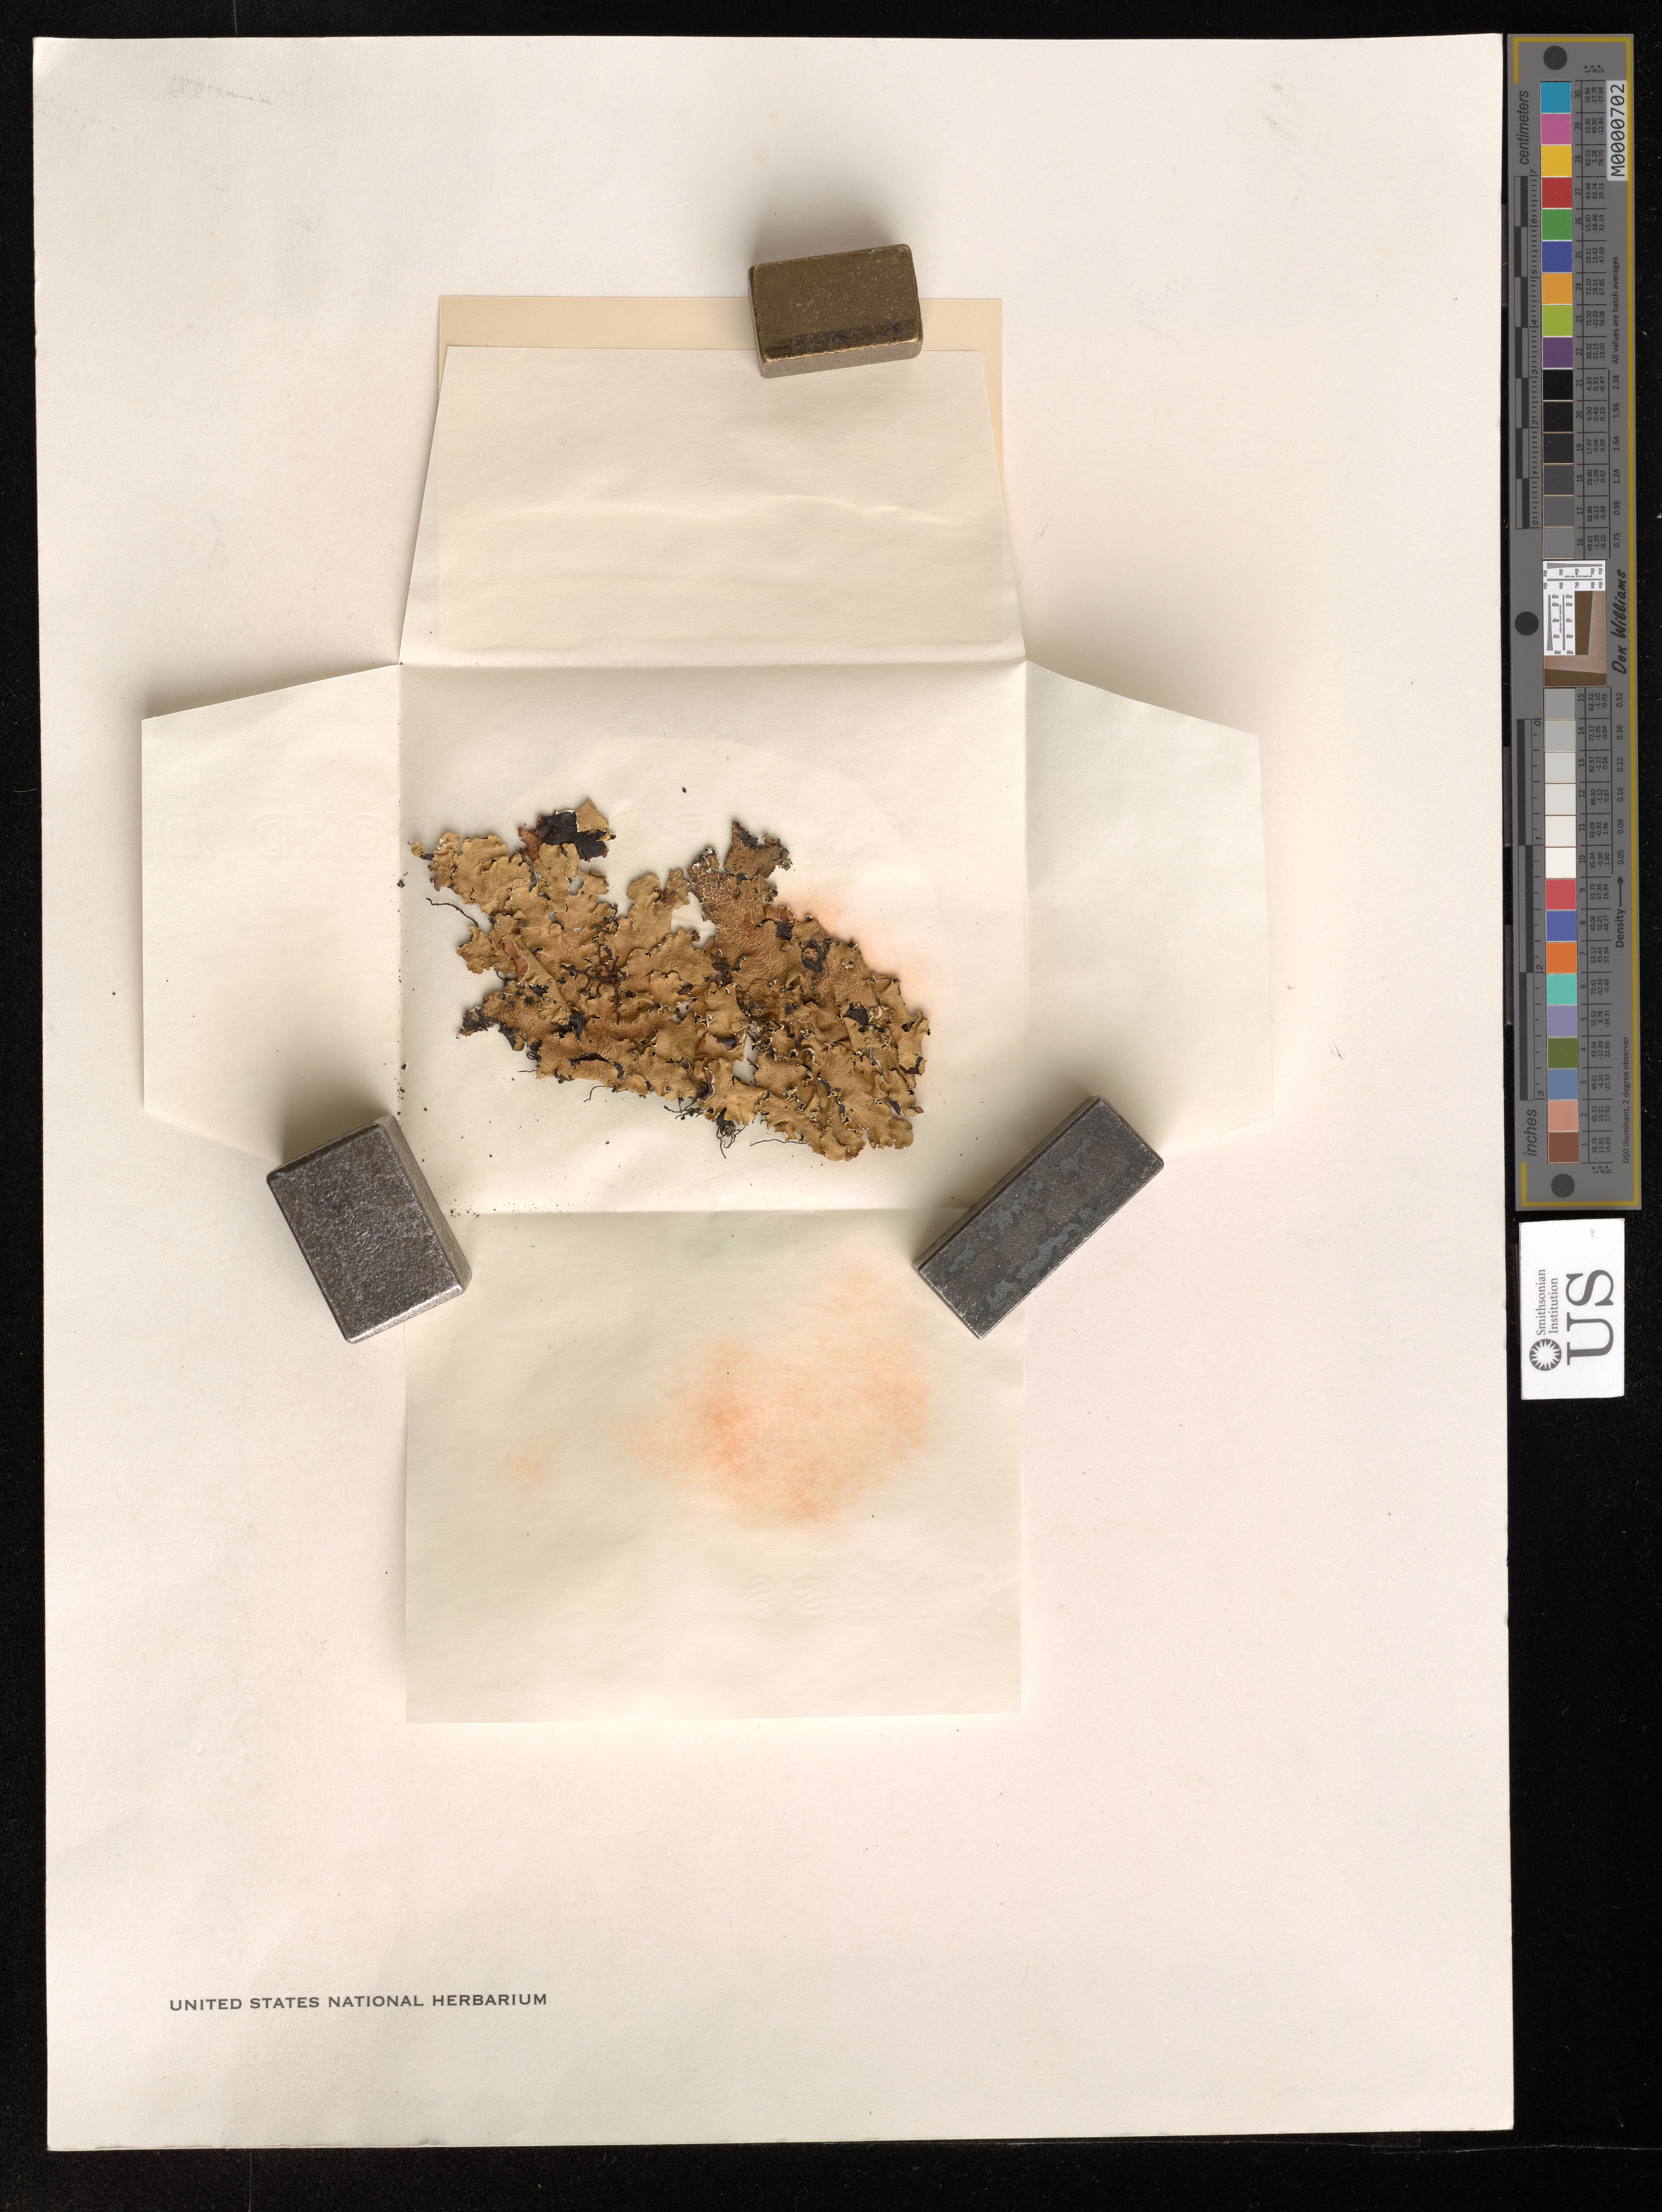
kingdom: Fungi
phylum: Ascomycota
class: Lecanoromycetes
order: Lecanorales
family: Parmeliaceae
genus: Parmelia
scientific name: Parmelia flaventior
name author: Stirt.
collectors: O. Almborn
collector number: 9510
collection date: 1953-10-11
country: South Africa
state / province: KwaZulu-Natal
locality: Distr. Polela: Polela Forest